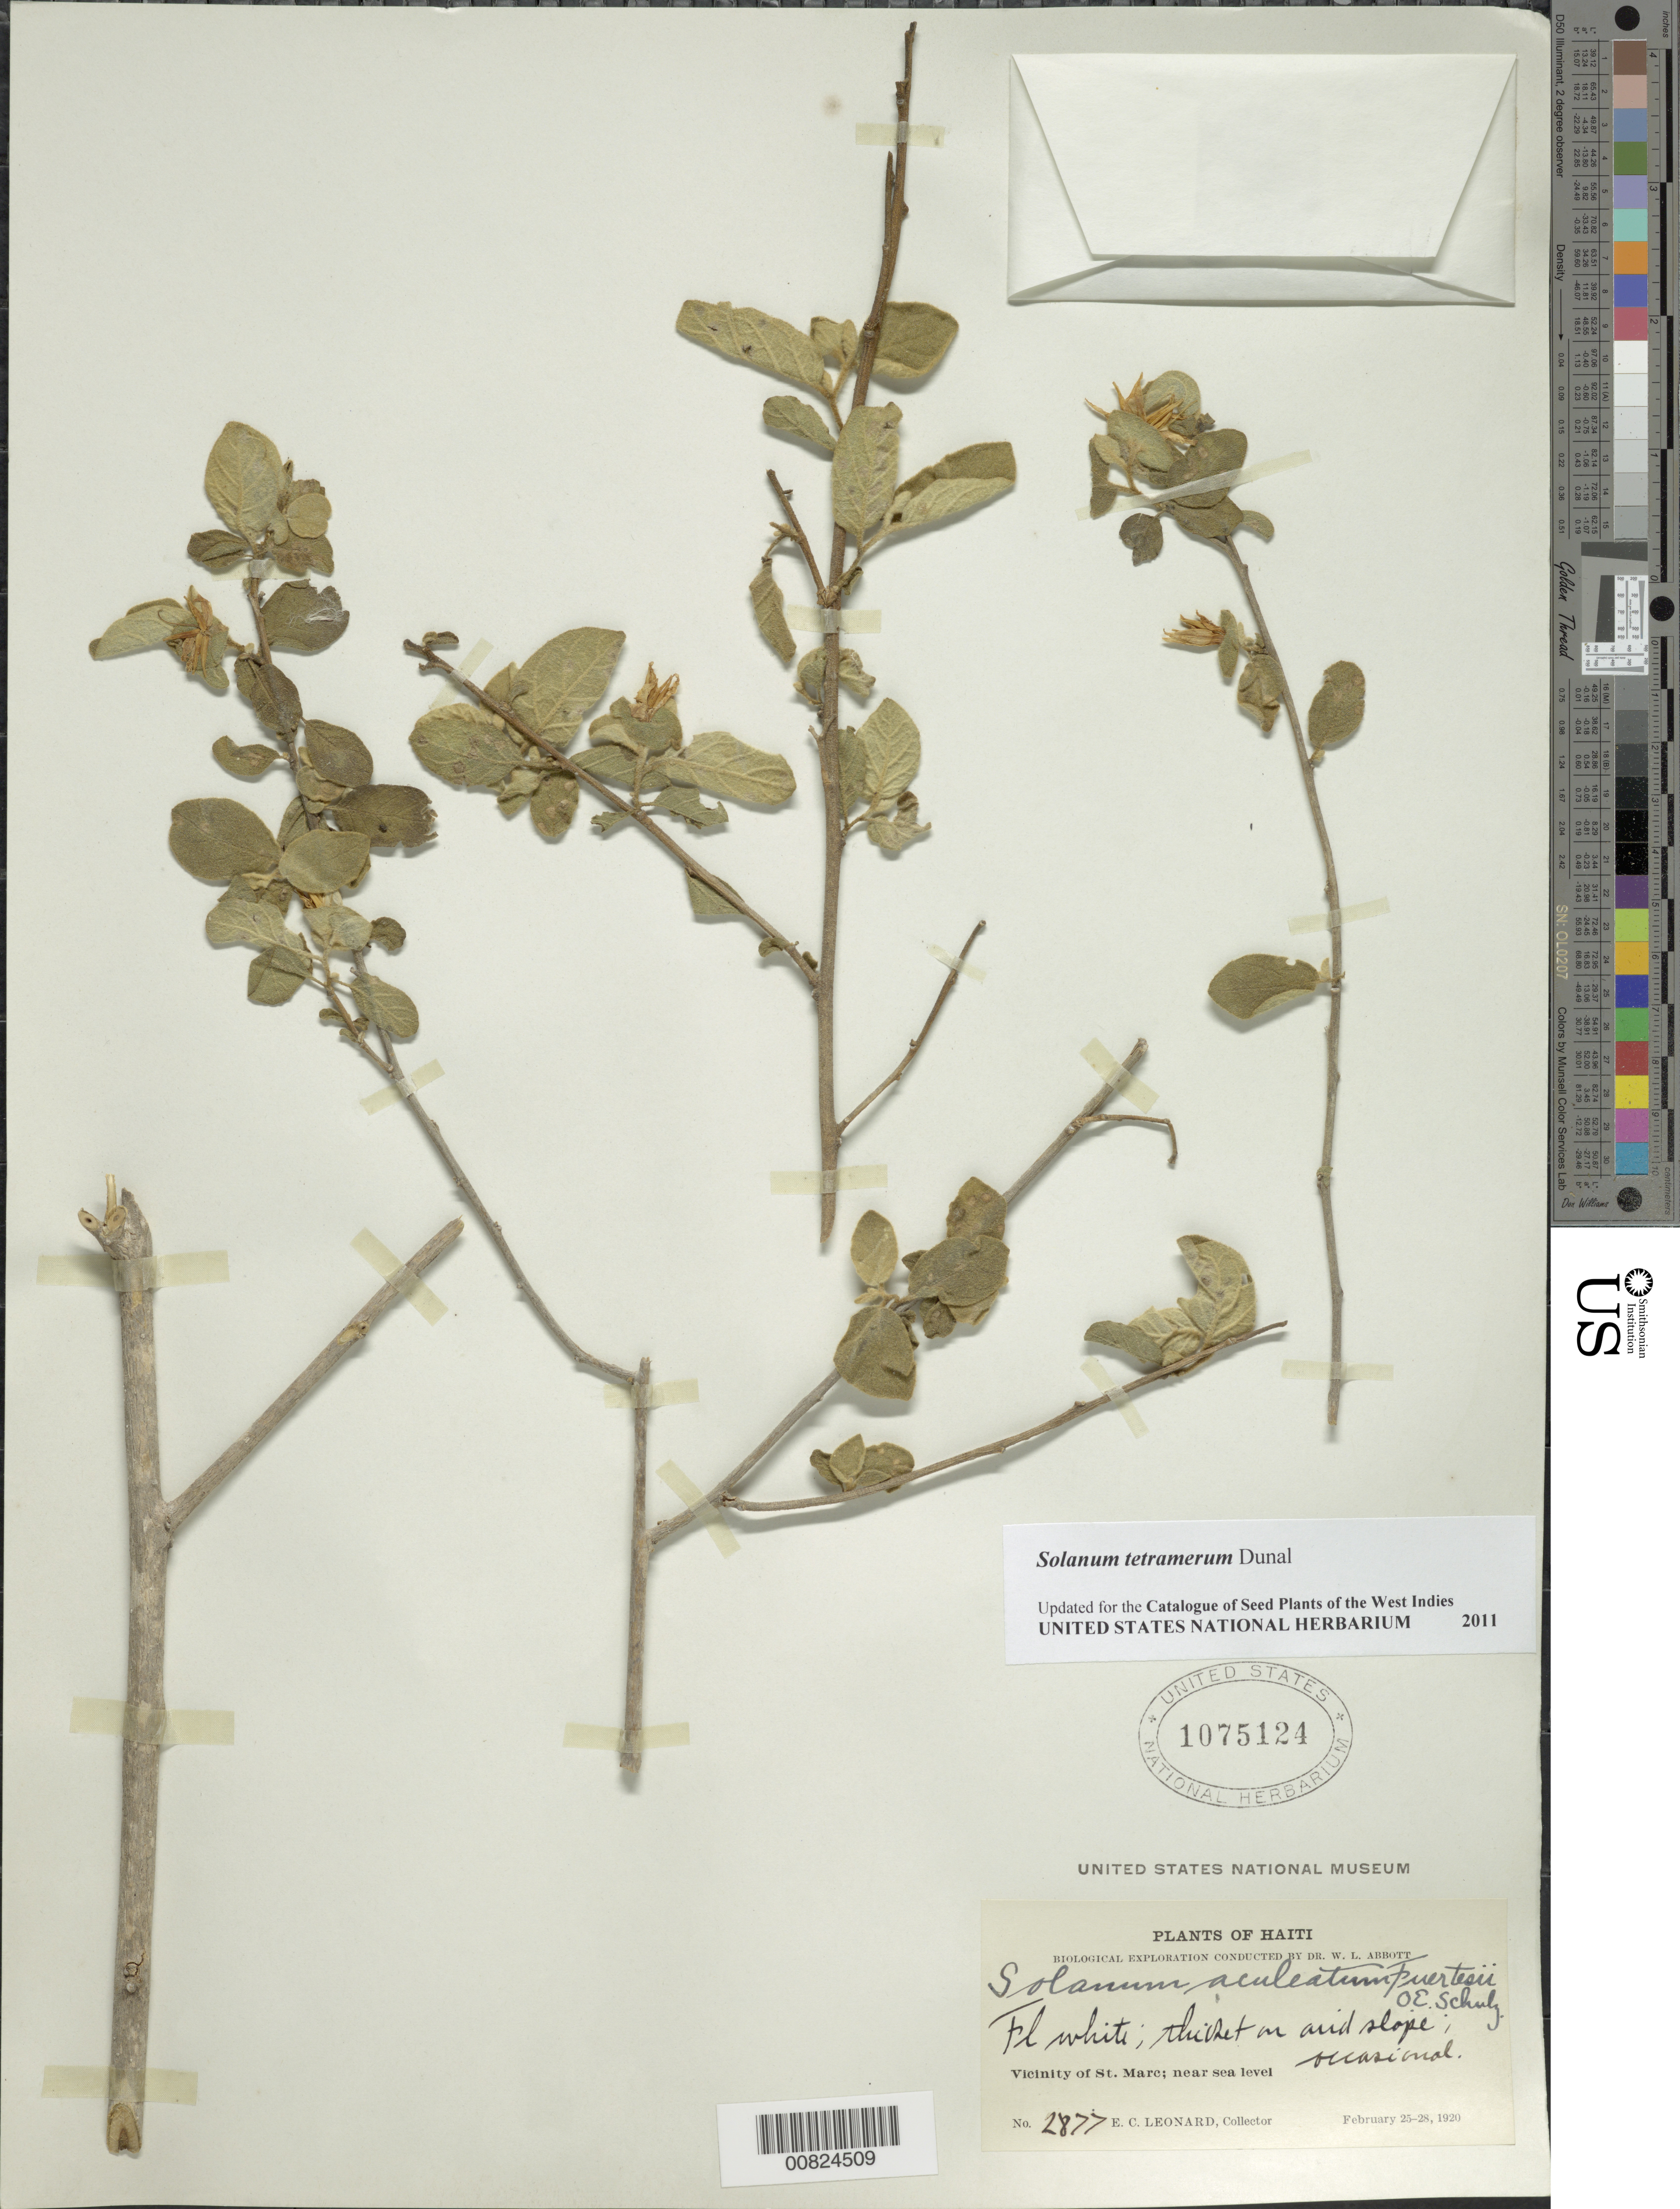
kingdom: Plantae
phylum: Tracheophyta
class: Magnoliopsida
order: Solanales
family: Solanaceae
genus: Solanum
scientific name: Solanum aquartia var. fuertesii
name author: (O.E. Schulz) Alain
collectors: E. C. Leonard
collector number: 2877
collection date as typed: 25 Feb 1920 to 28 Feb 1920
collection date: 1920-02-25/1920-02-28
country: Haiti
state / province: Artibonite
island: Hispaniola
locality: Vicinity of St. Marc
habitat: Thicket on arid slope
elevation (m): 0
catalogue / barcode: US 1075124